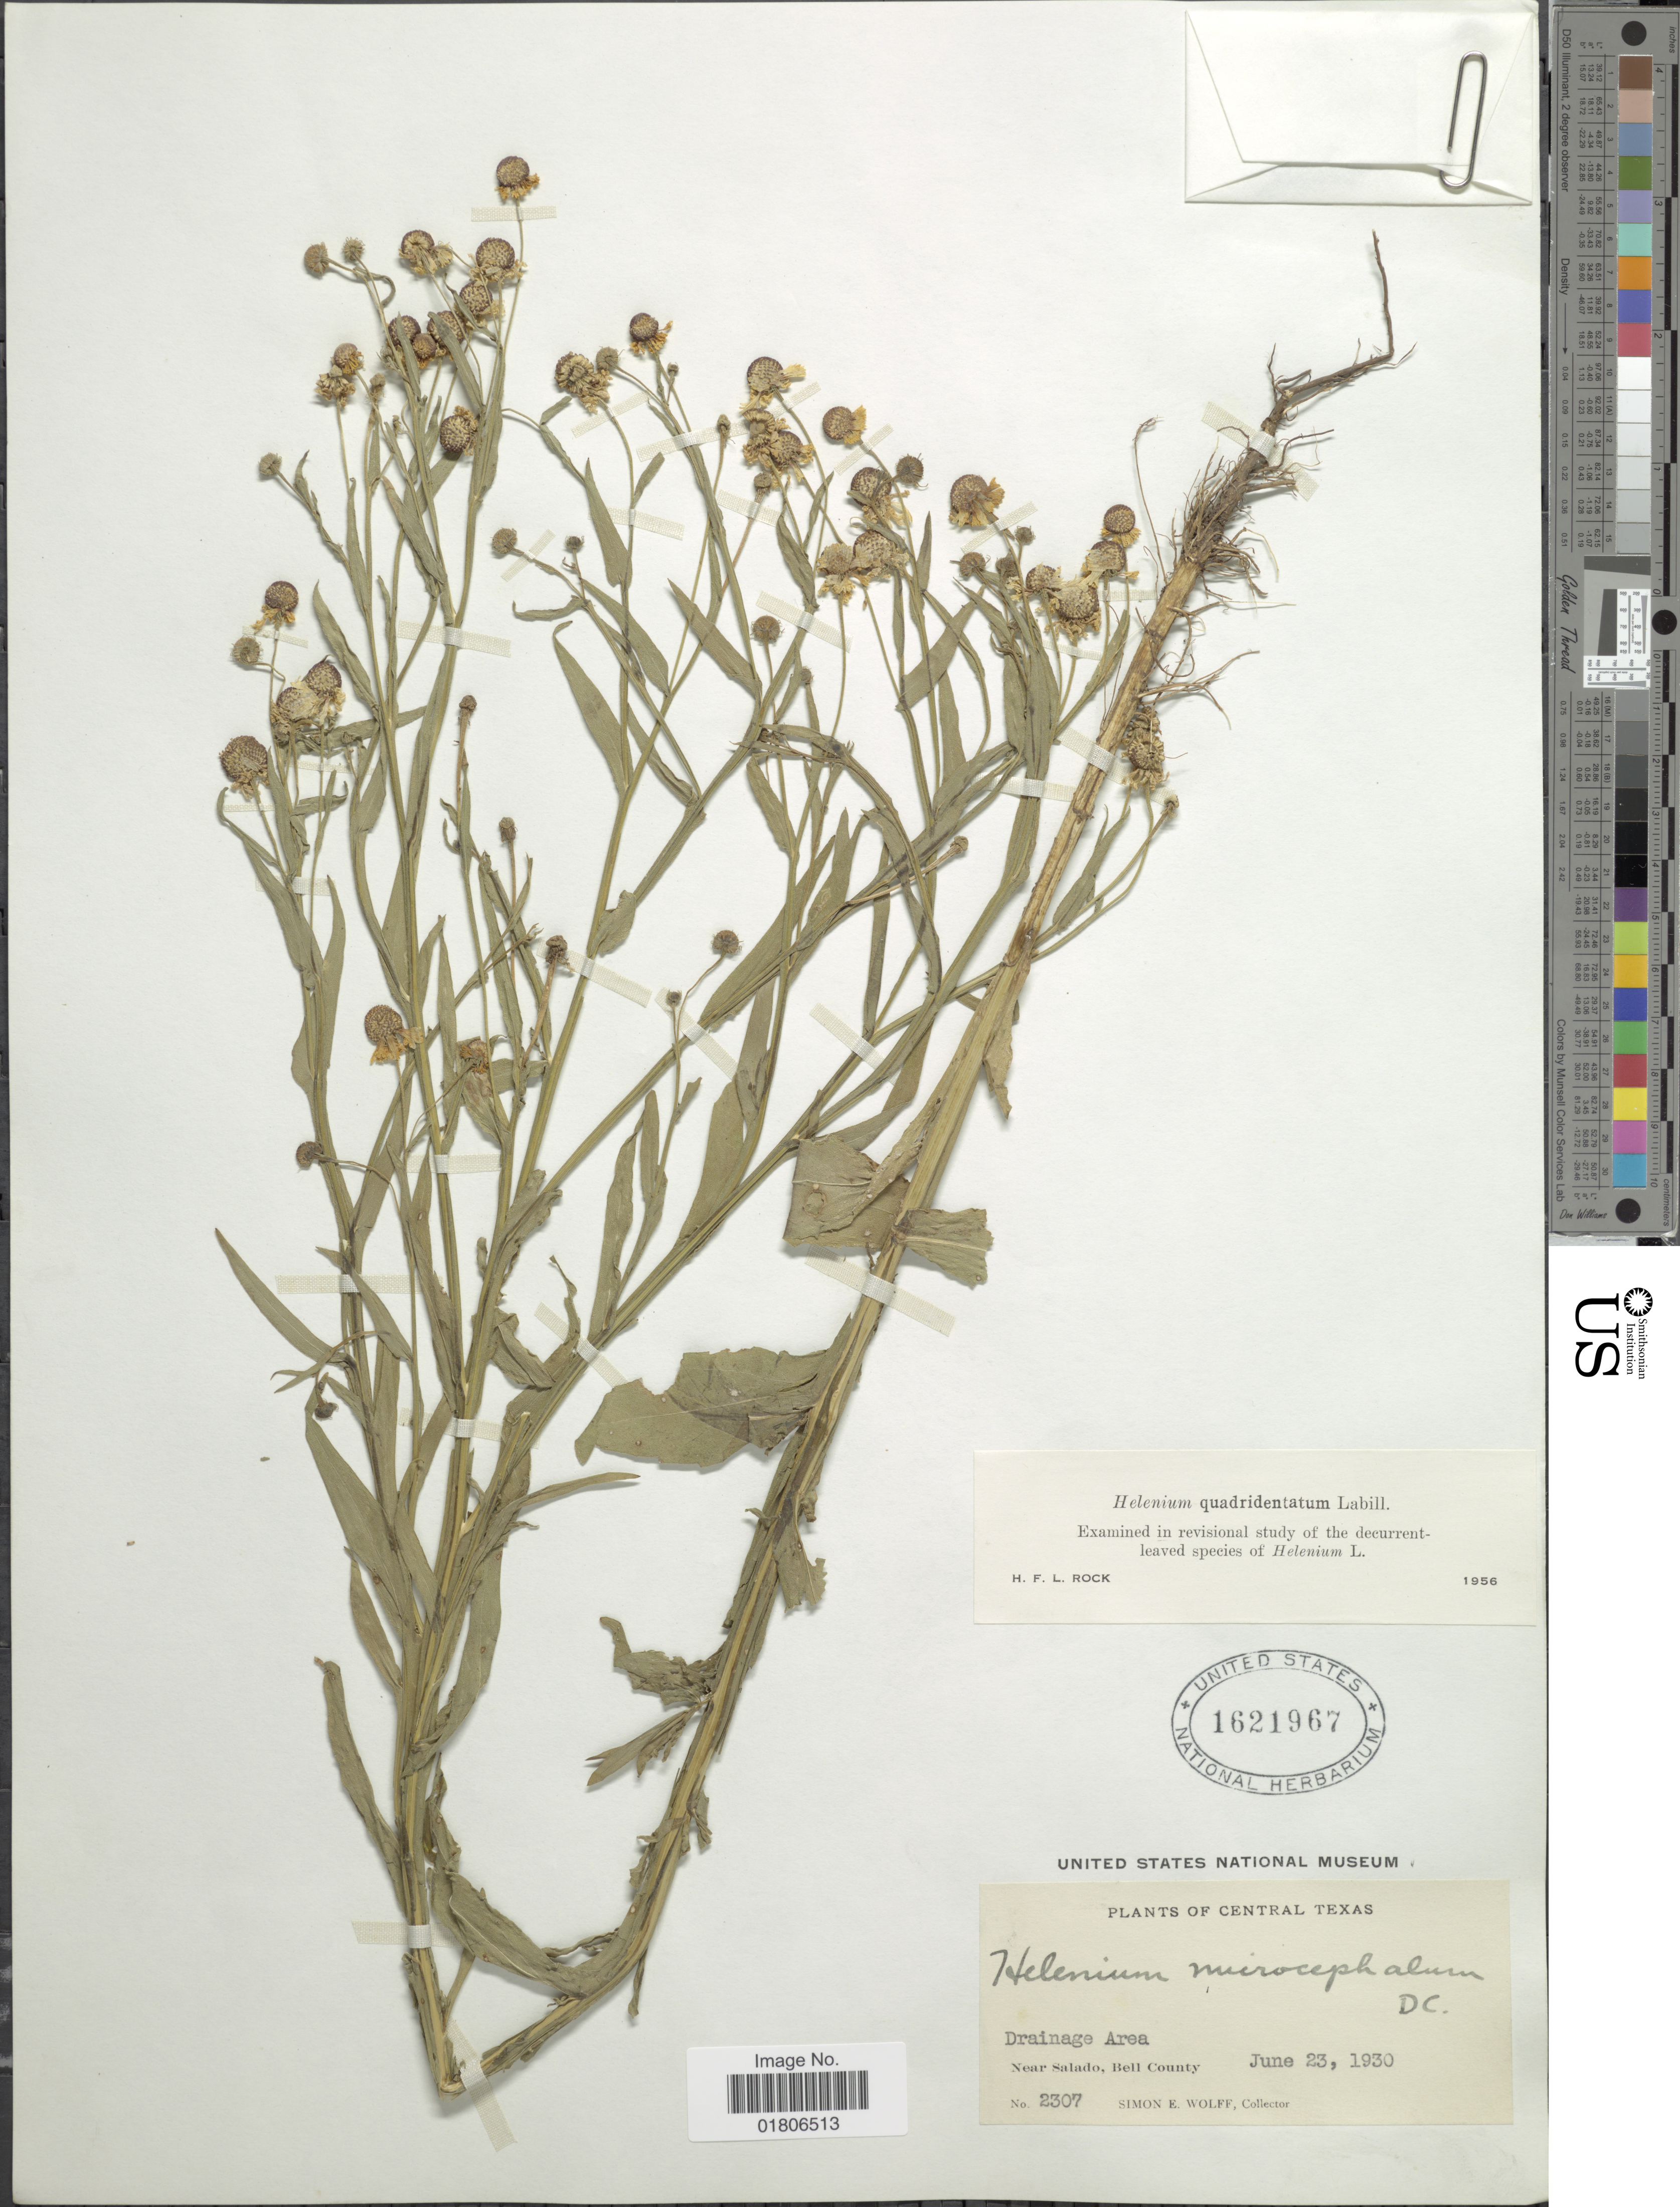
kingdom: Plantae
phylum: Tracheophyta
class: Magnoliopsida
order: Asterales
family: Asteraceae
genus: Helenium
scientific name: Helenium quadridentatum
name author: Labill.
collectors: S. E. Wolff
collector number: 2307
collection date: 1930-06-23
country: United States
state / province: Texas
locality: Drainage Area, Near Salado, Bell County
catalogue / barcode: US 1621967